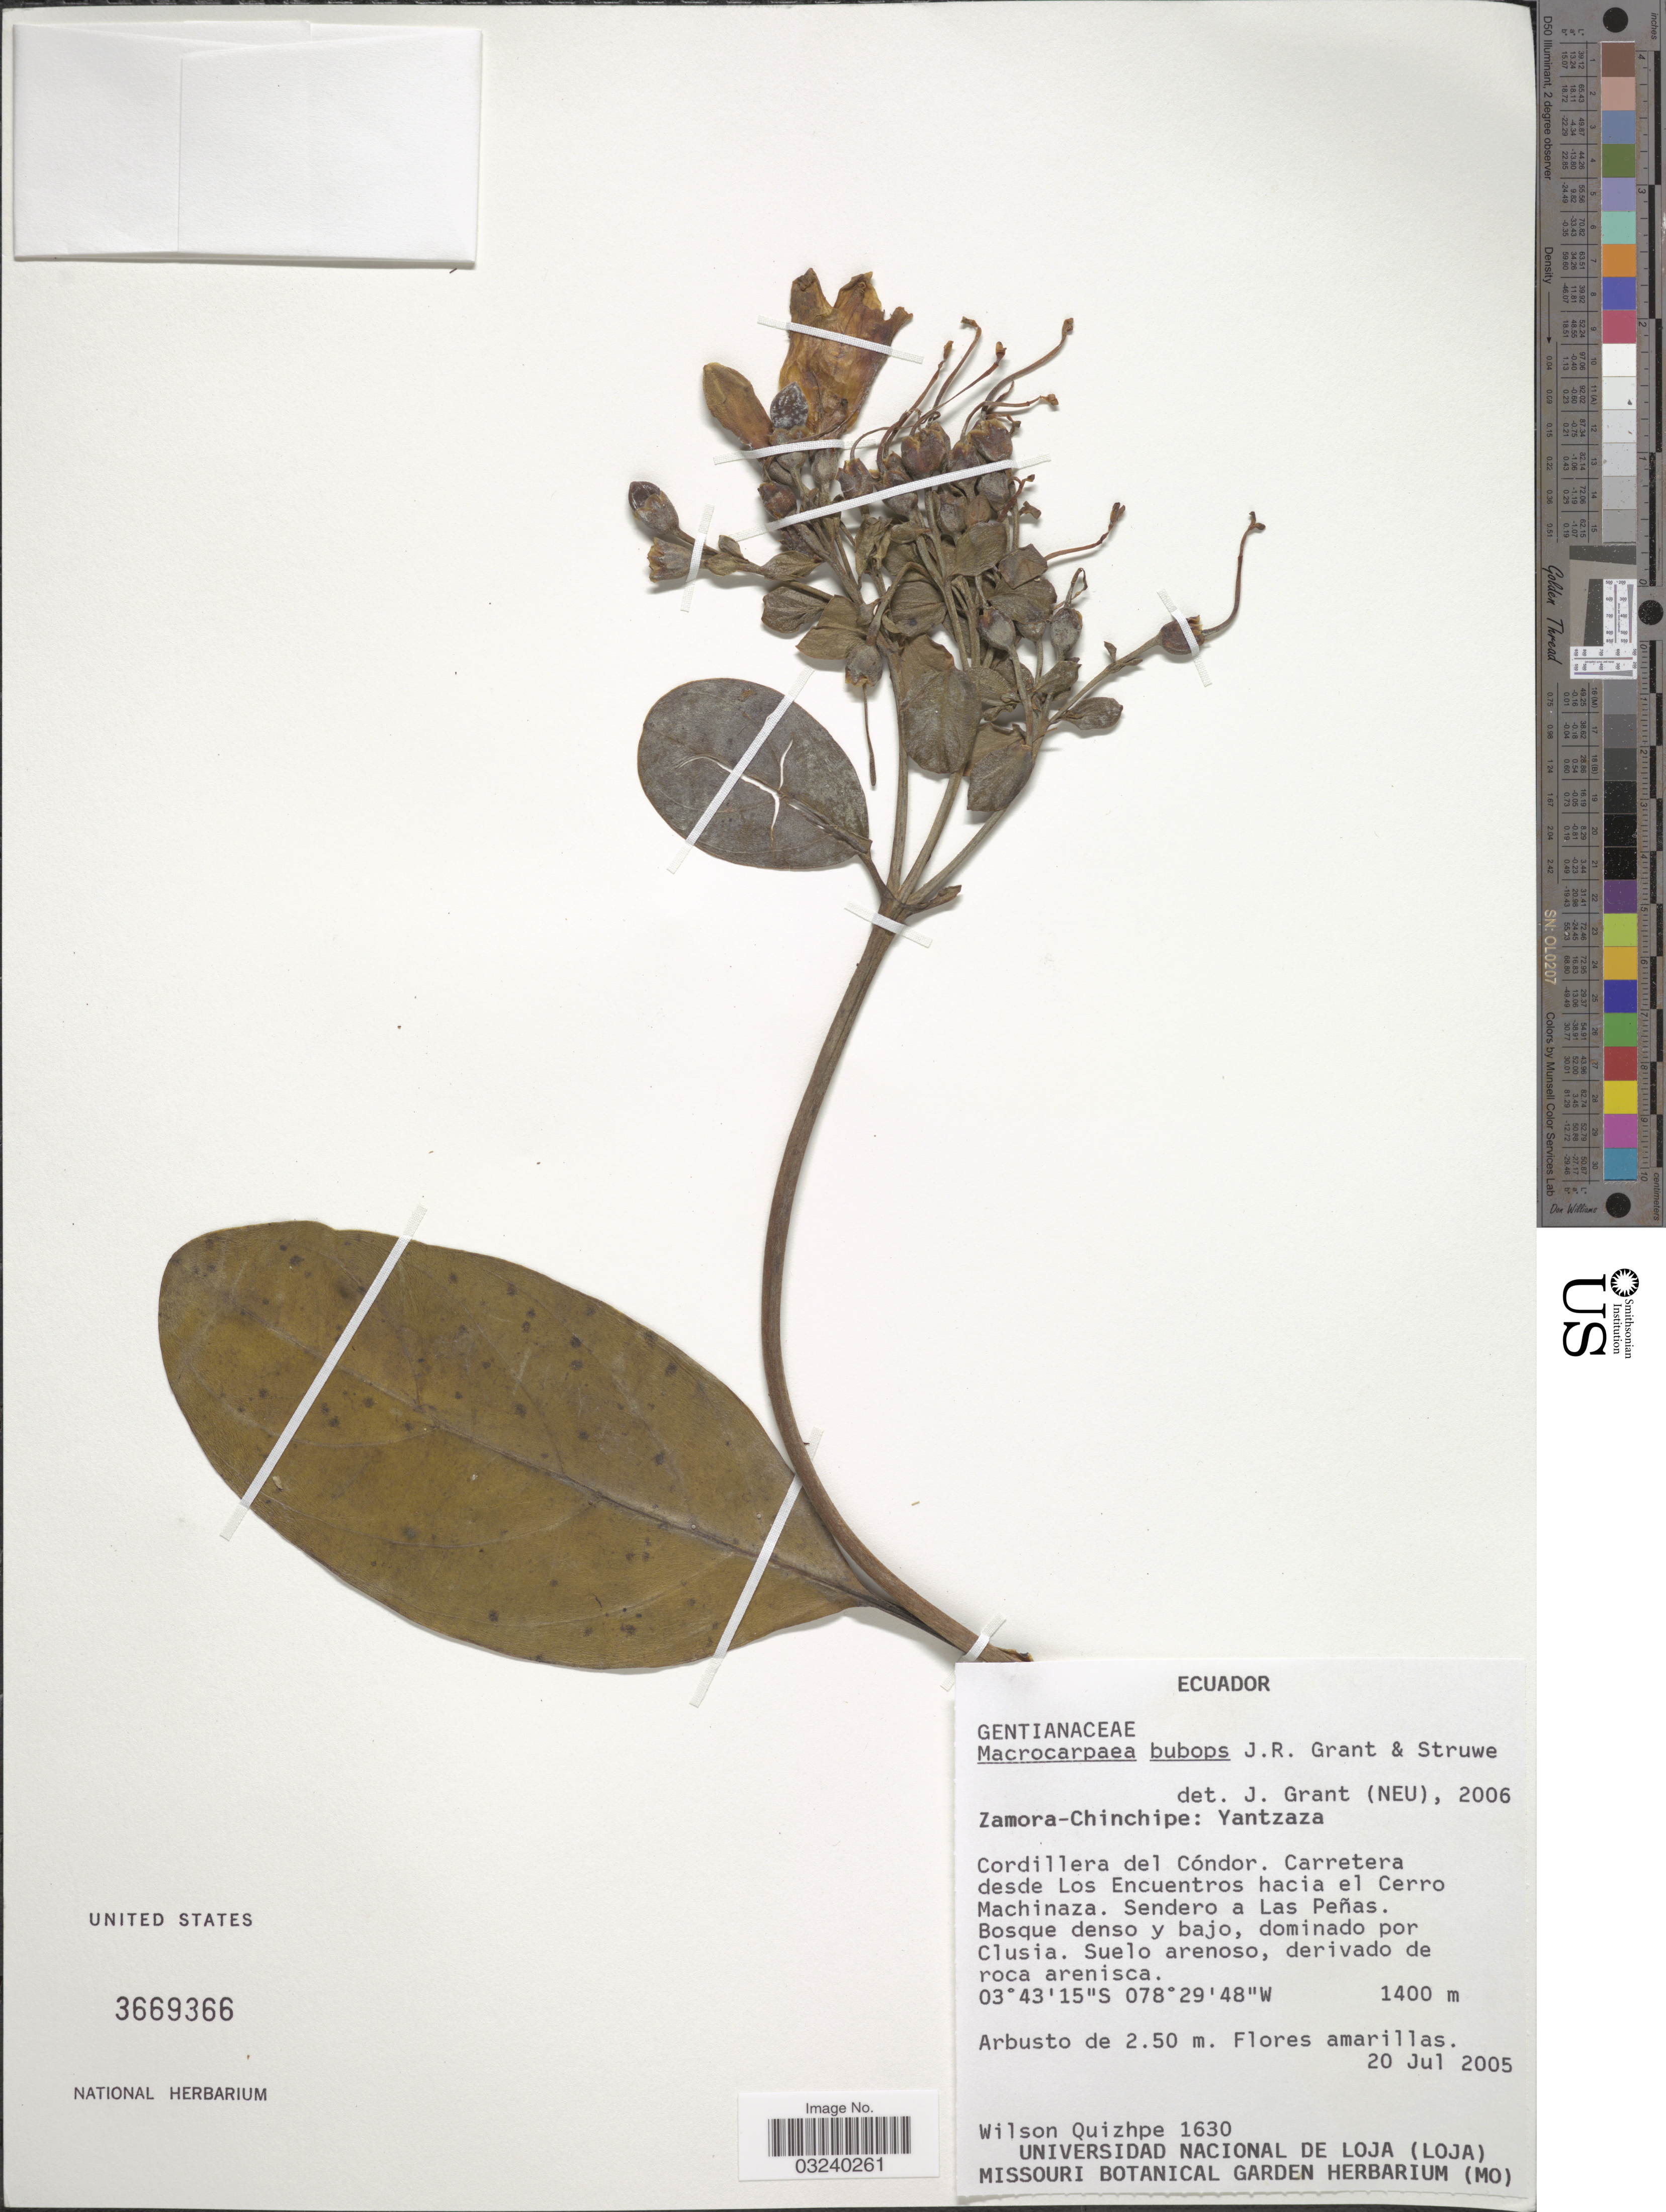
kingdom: Plantae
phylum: Tracheophyta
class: Magnoliopsida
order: Gentianales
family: Gentianaceae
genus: Macrocarpaea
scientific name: Macrocarpaea bubops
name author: J.R. Grant & Struwe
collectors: W. Quizhpe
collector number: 1630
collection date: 2005-07-20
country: Ecuador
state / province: Zamora-Chinchipe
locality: Yantzaza, Cordillera del Cóndor. Carretera desde los Encuentros hacia el Cerro Machinaza. Sendero a Las Peñas.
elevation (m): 1400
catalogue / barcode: US 3669366